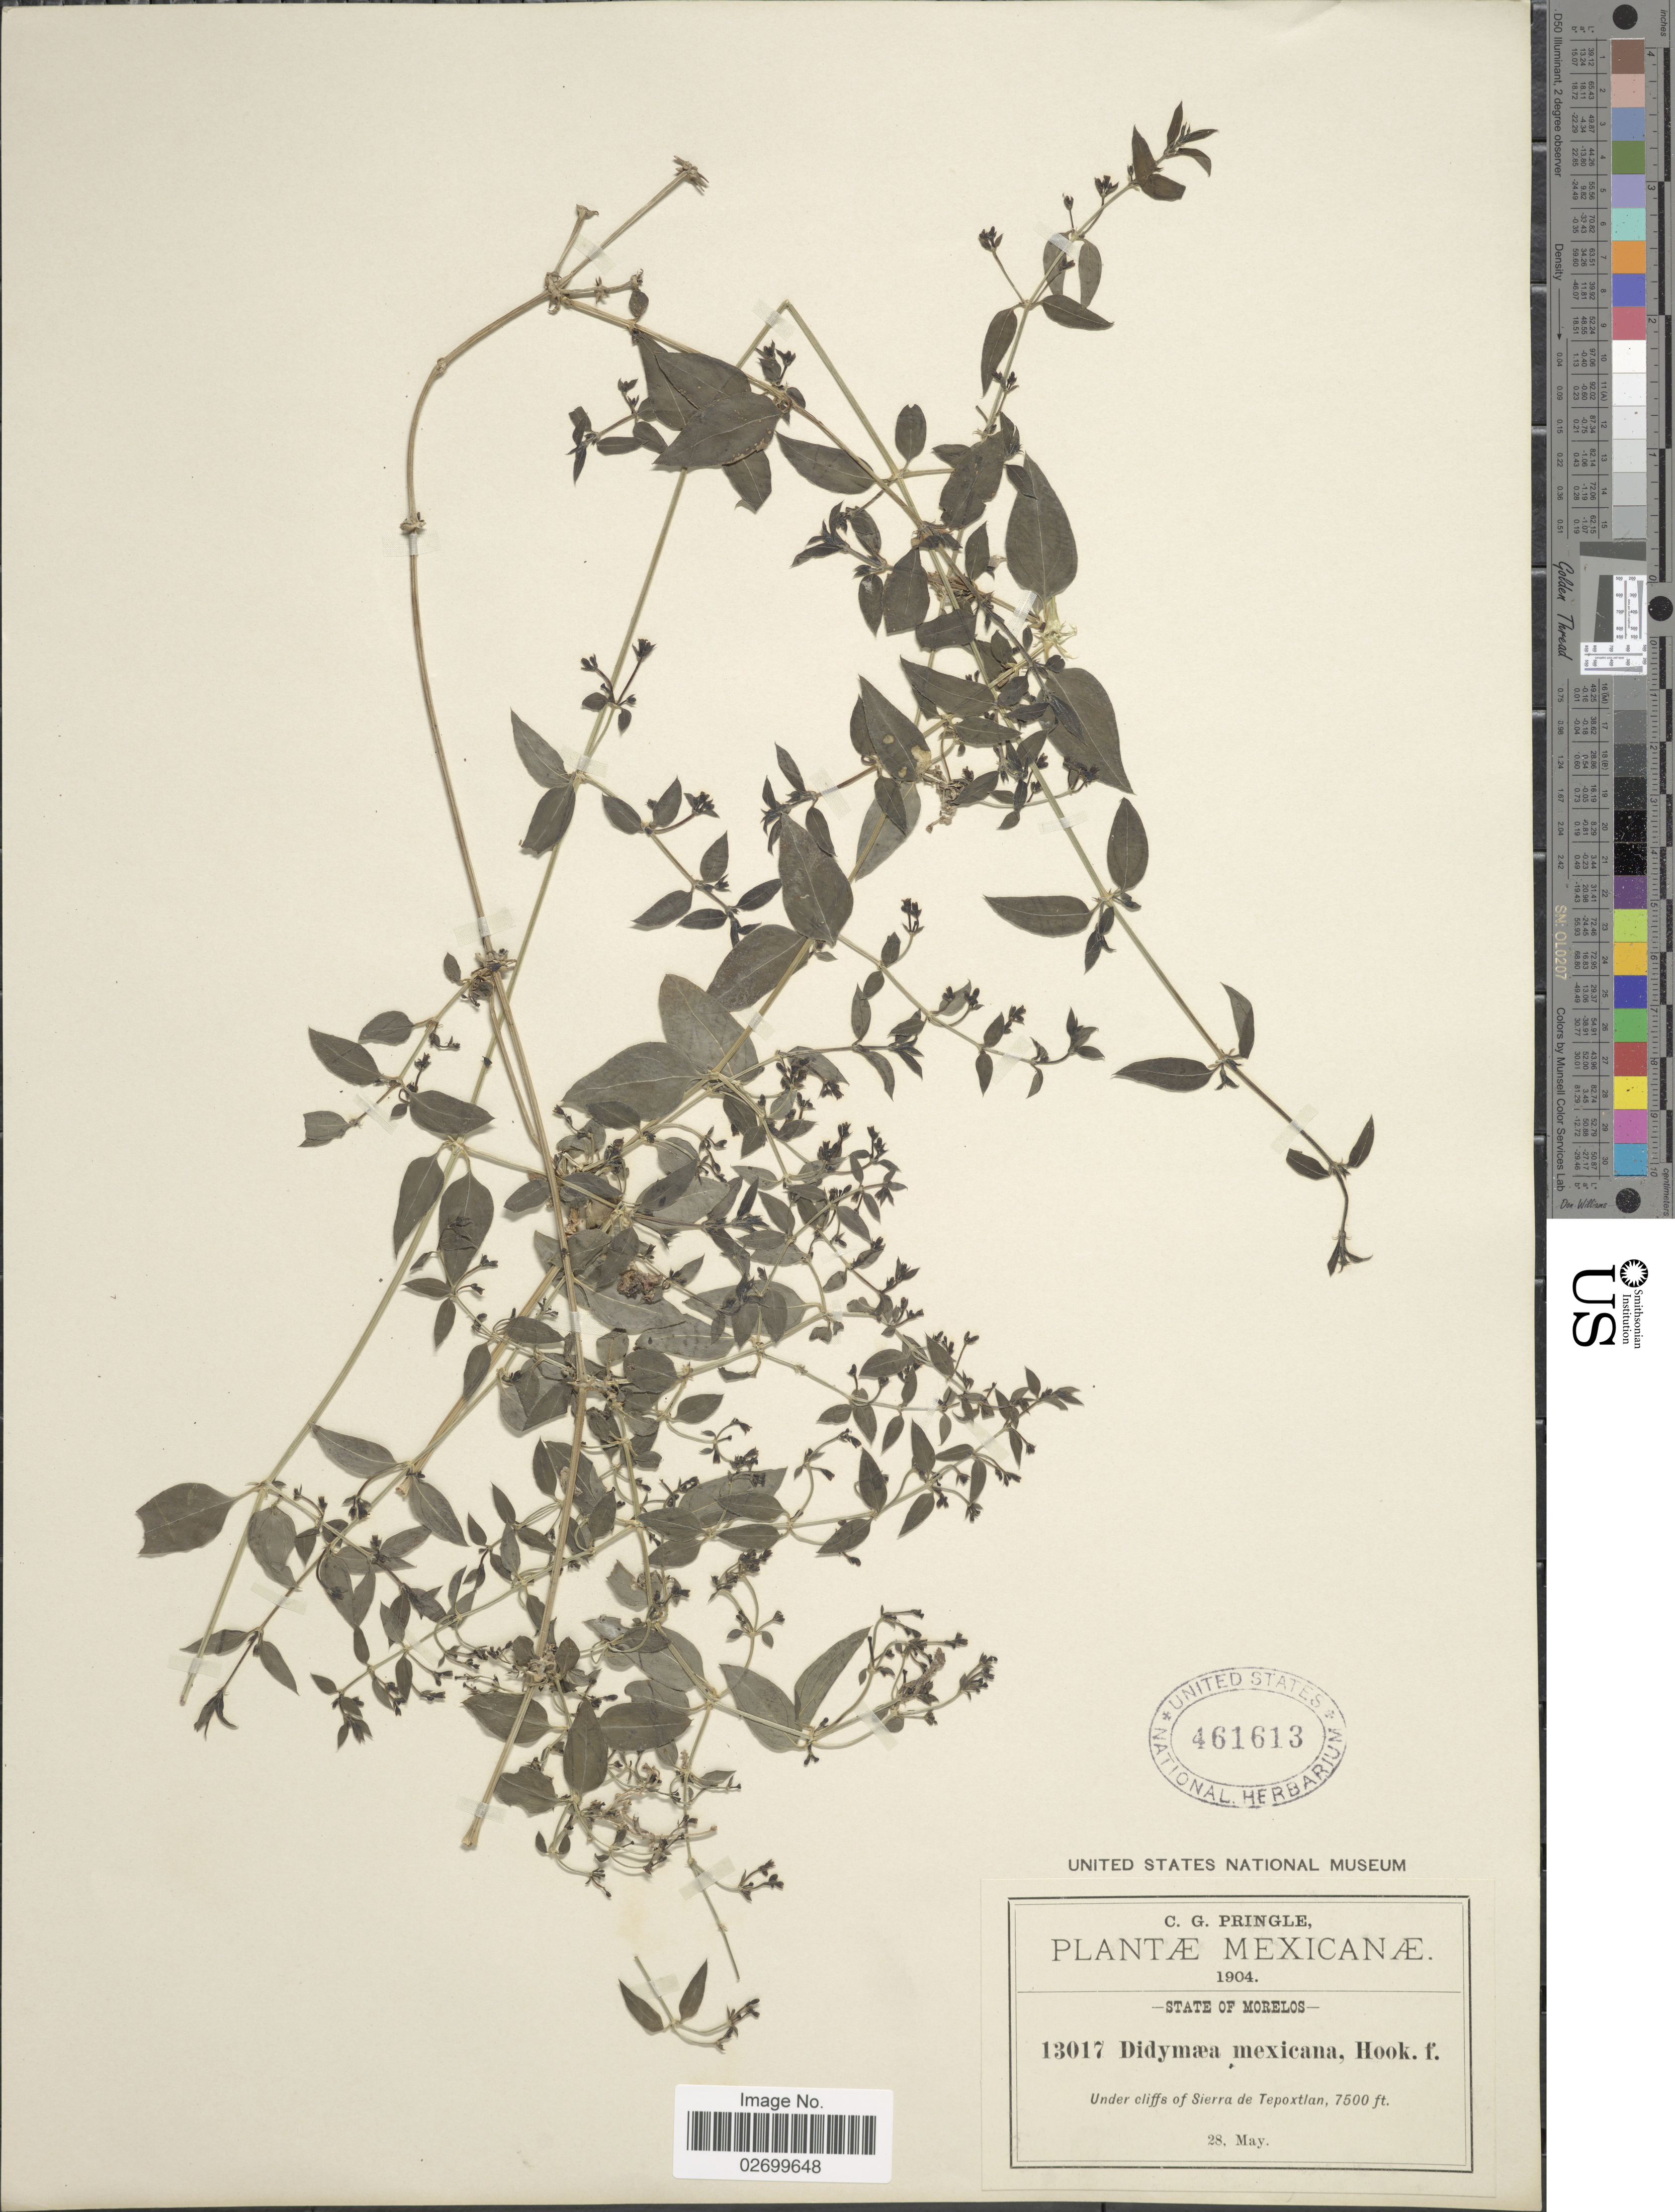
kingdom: Plantae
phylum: Tracheophyta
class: Magnoliopsida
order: Gentianales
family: Rubiaceae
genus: Didymaea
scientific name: Didymaea alsinoides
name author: (Cham. & Schltdl.) Standl.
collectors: C. G. Pringle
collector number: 13017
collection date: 1904-05-28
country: Mexico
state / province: Morelos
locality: Under cliffs of Sierra de Tepoxtlan.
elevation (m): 2286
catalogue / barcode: US 461613